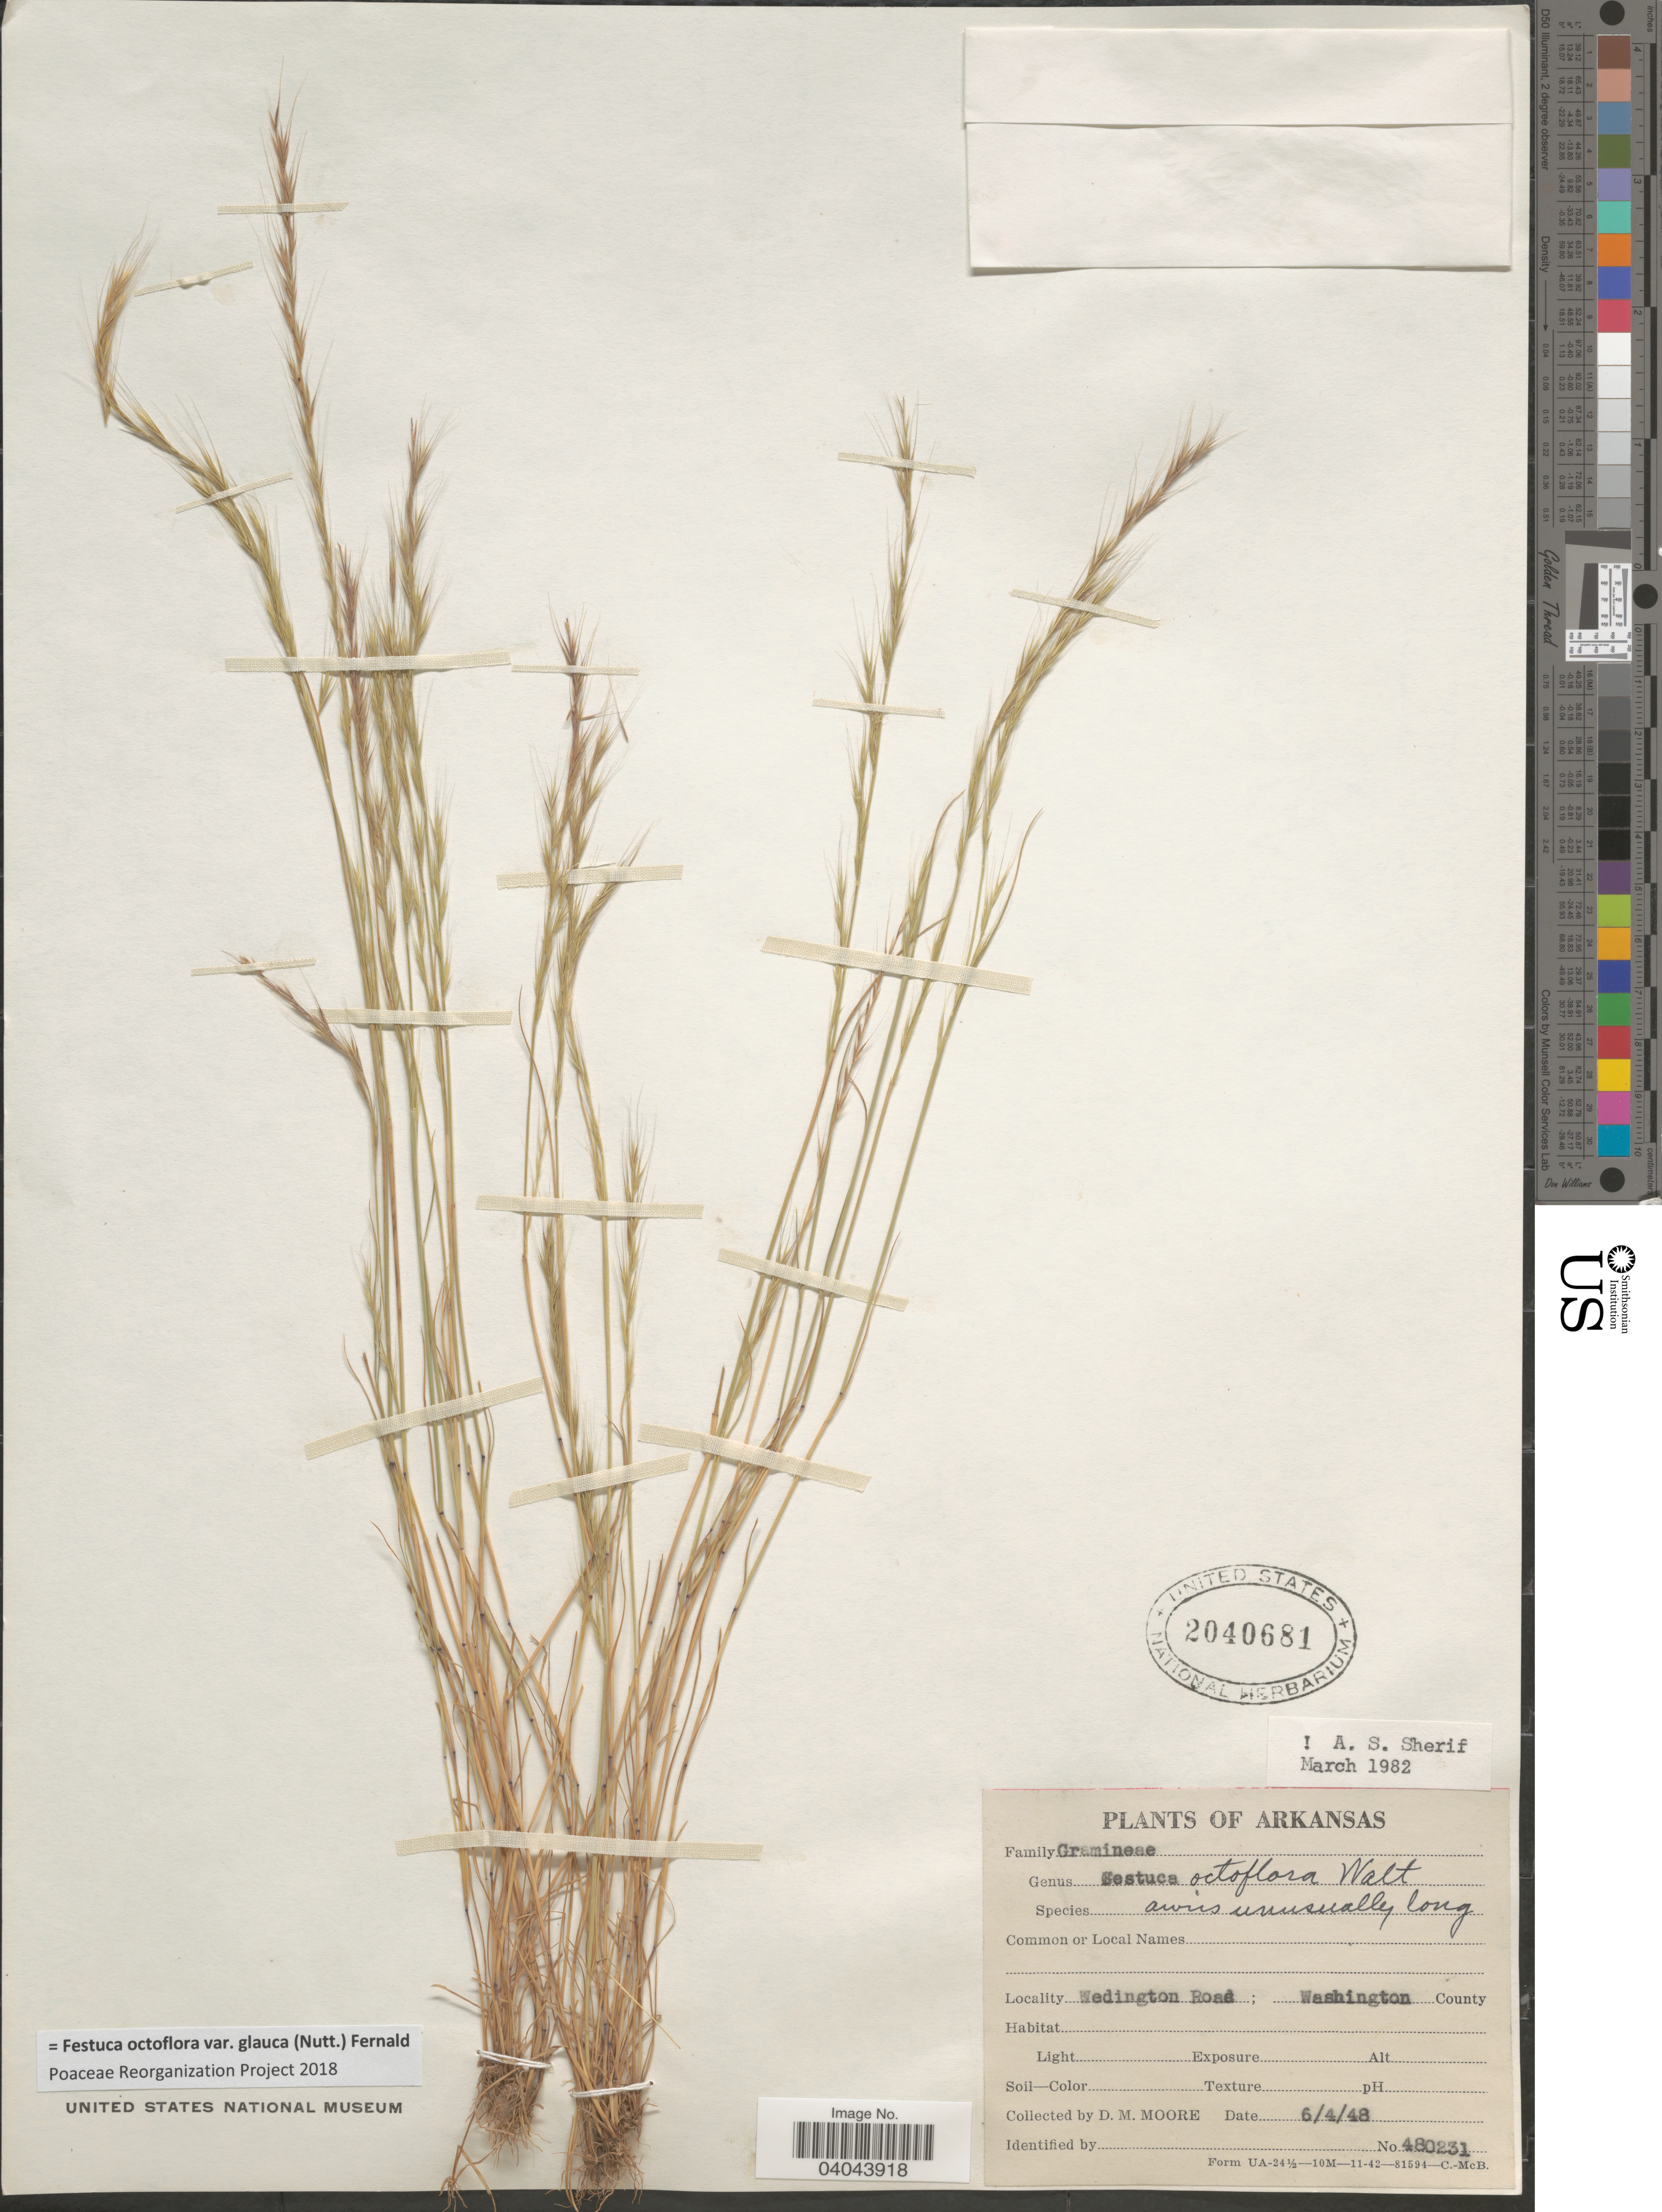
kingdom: Plantae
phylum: Tracheophyta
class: Liliopsida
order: Poales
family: Poaceae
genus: Festuca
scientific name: Festuca octoflora var. glauca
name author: (Nutt.) Fernald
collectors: D. Moore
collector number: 480231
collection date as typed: Transcribed d/m/y: 4/6/48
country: United States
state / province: Arkansas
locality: Wedington Road; Washington County.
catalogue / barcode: US 2040681